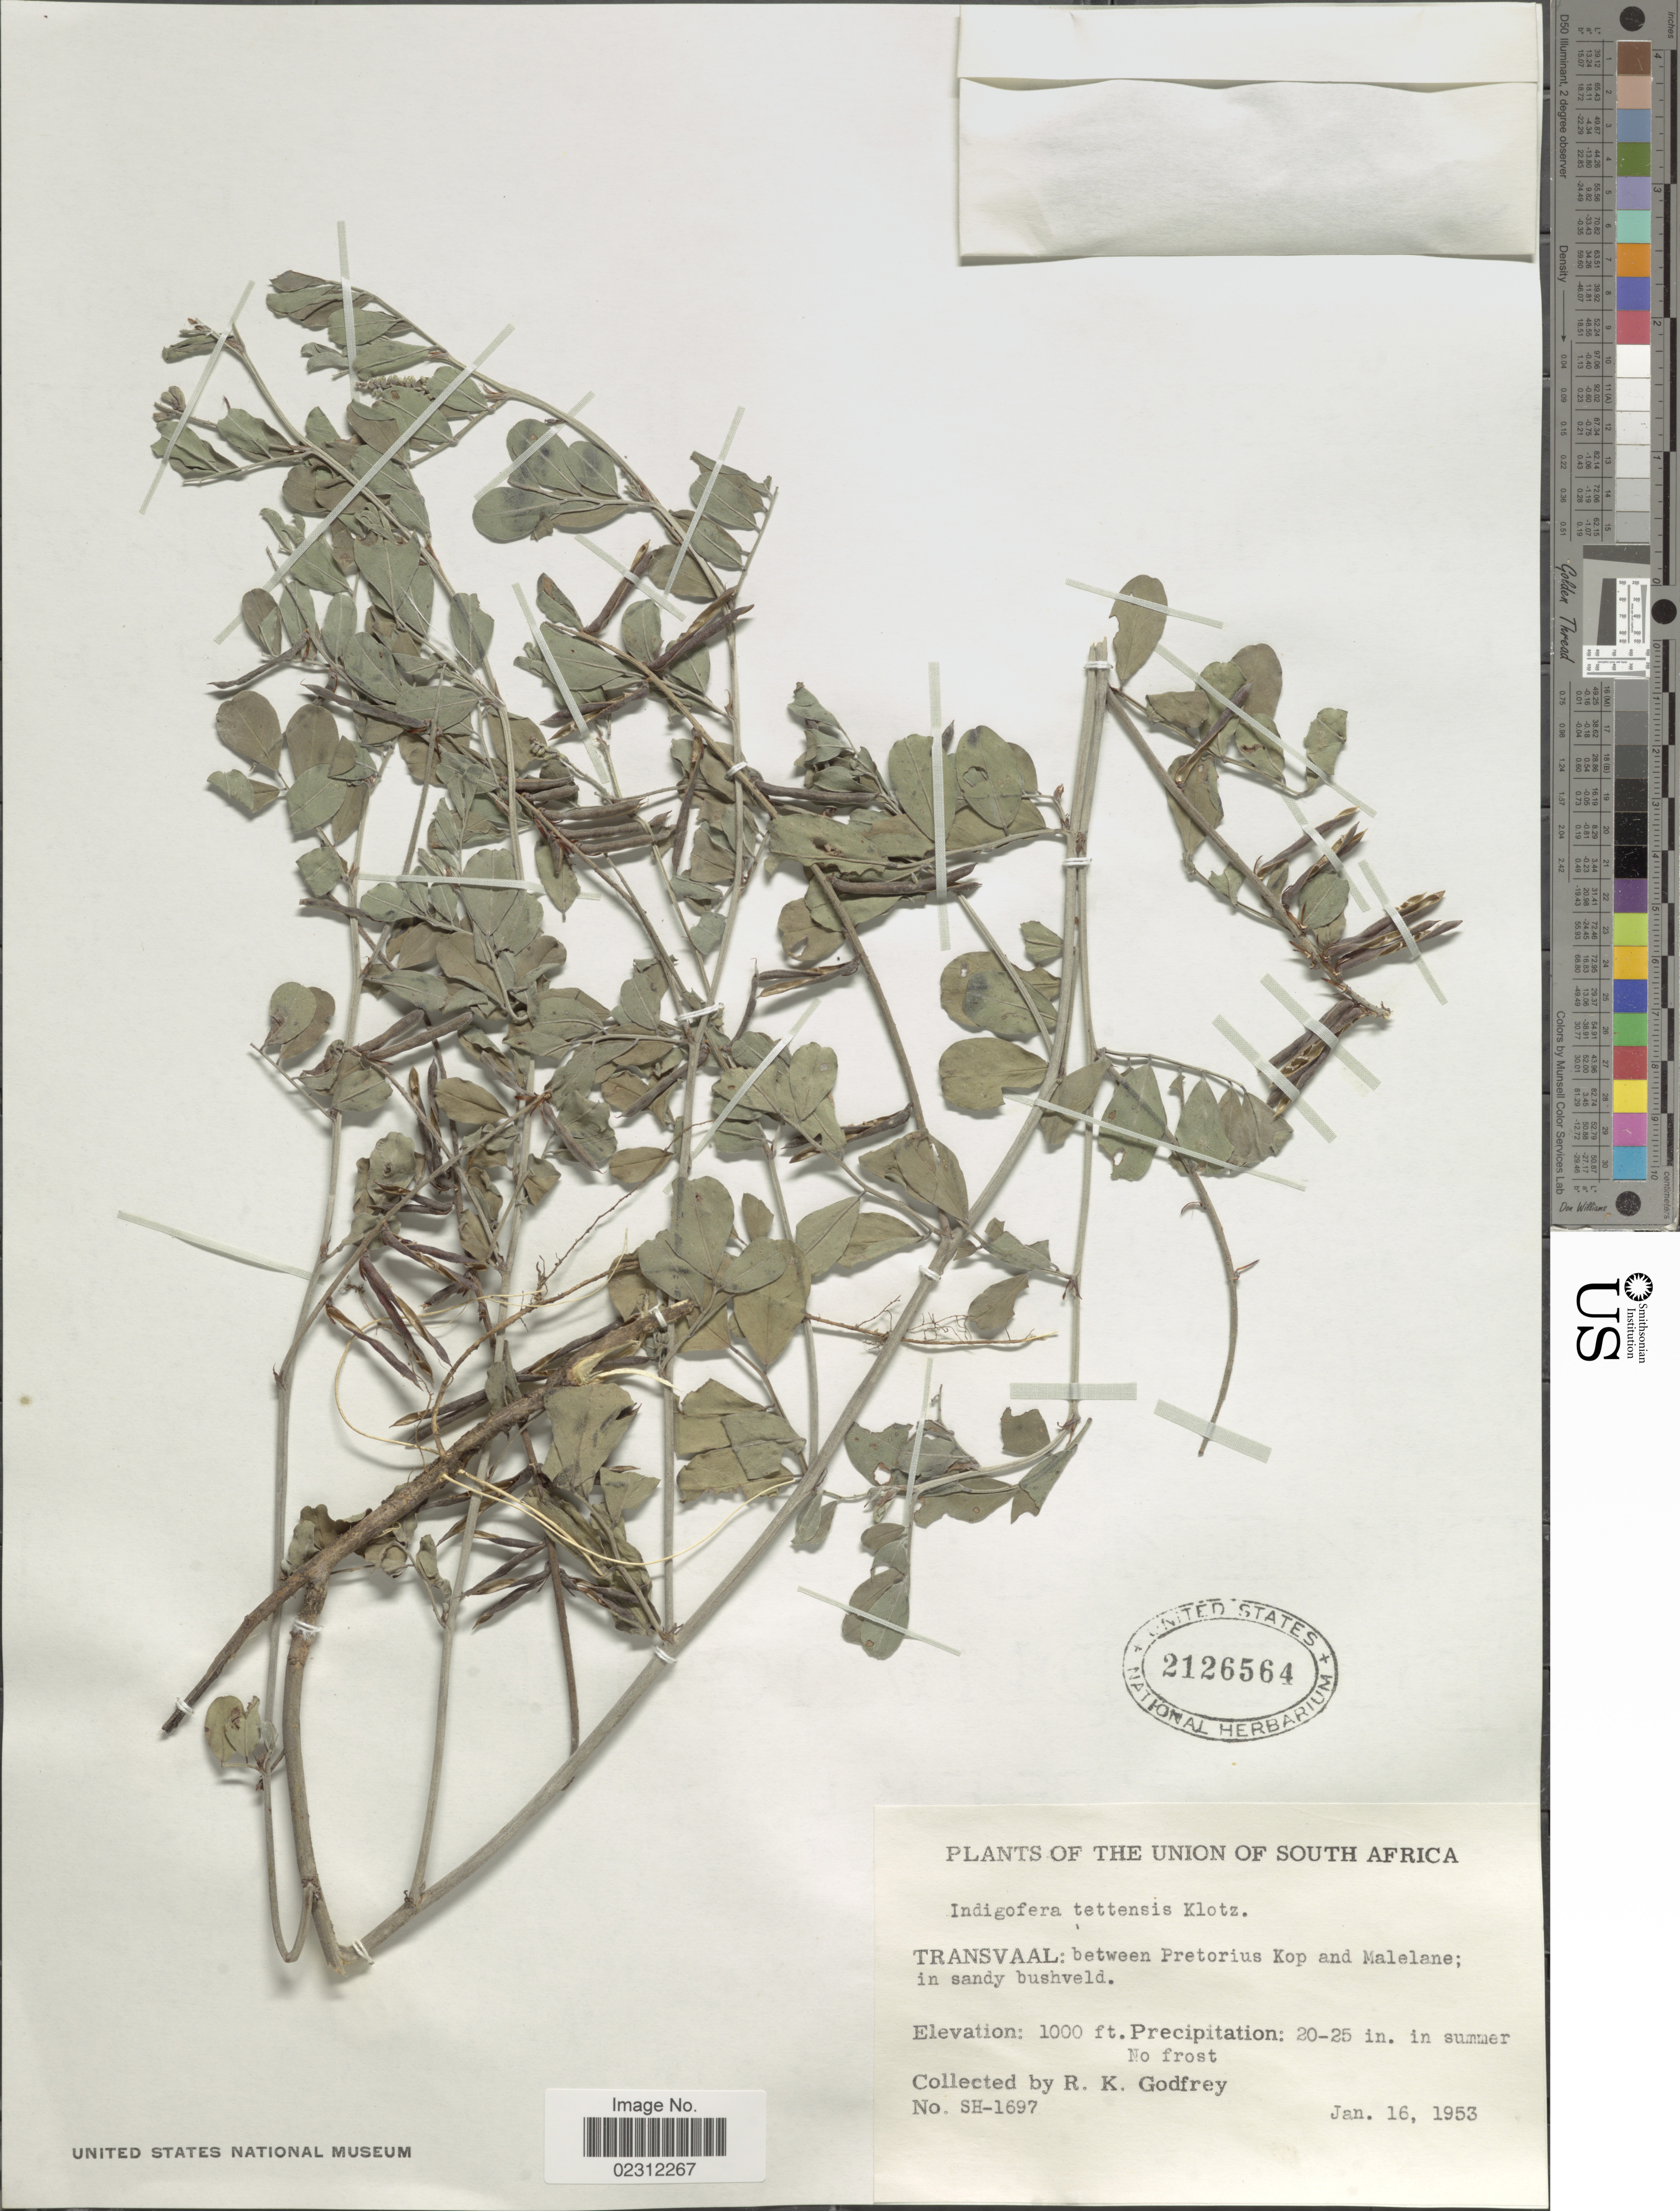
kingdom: Plantae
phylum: Tracheophyta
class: Magnoliopsida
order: Fabales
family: Fabaceae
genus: Indigofera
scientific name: Indigofera tettensis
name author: Klotzsch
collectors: R. K. Godfrey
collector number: SH1697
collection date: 1953-01-16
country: South Africa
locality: Transvaal: between Pretorius Kop and Malelane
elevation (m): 305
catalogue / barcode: US 2126564